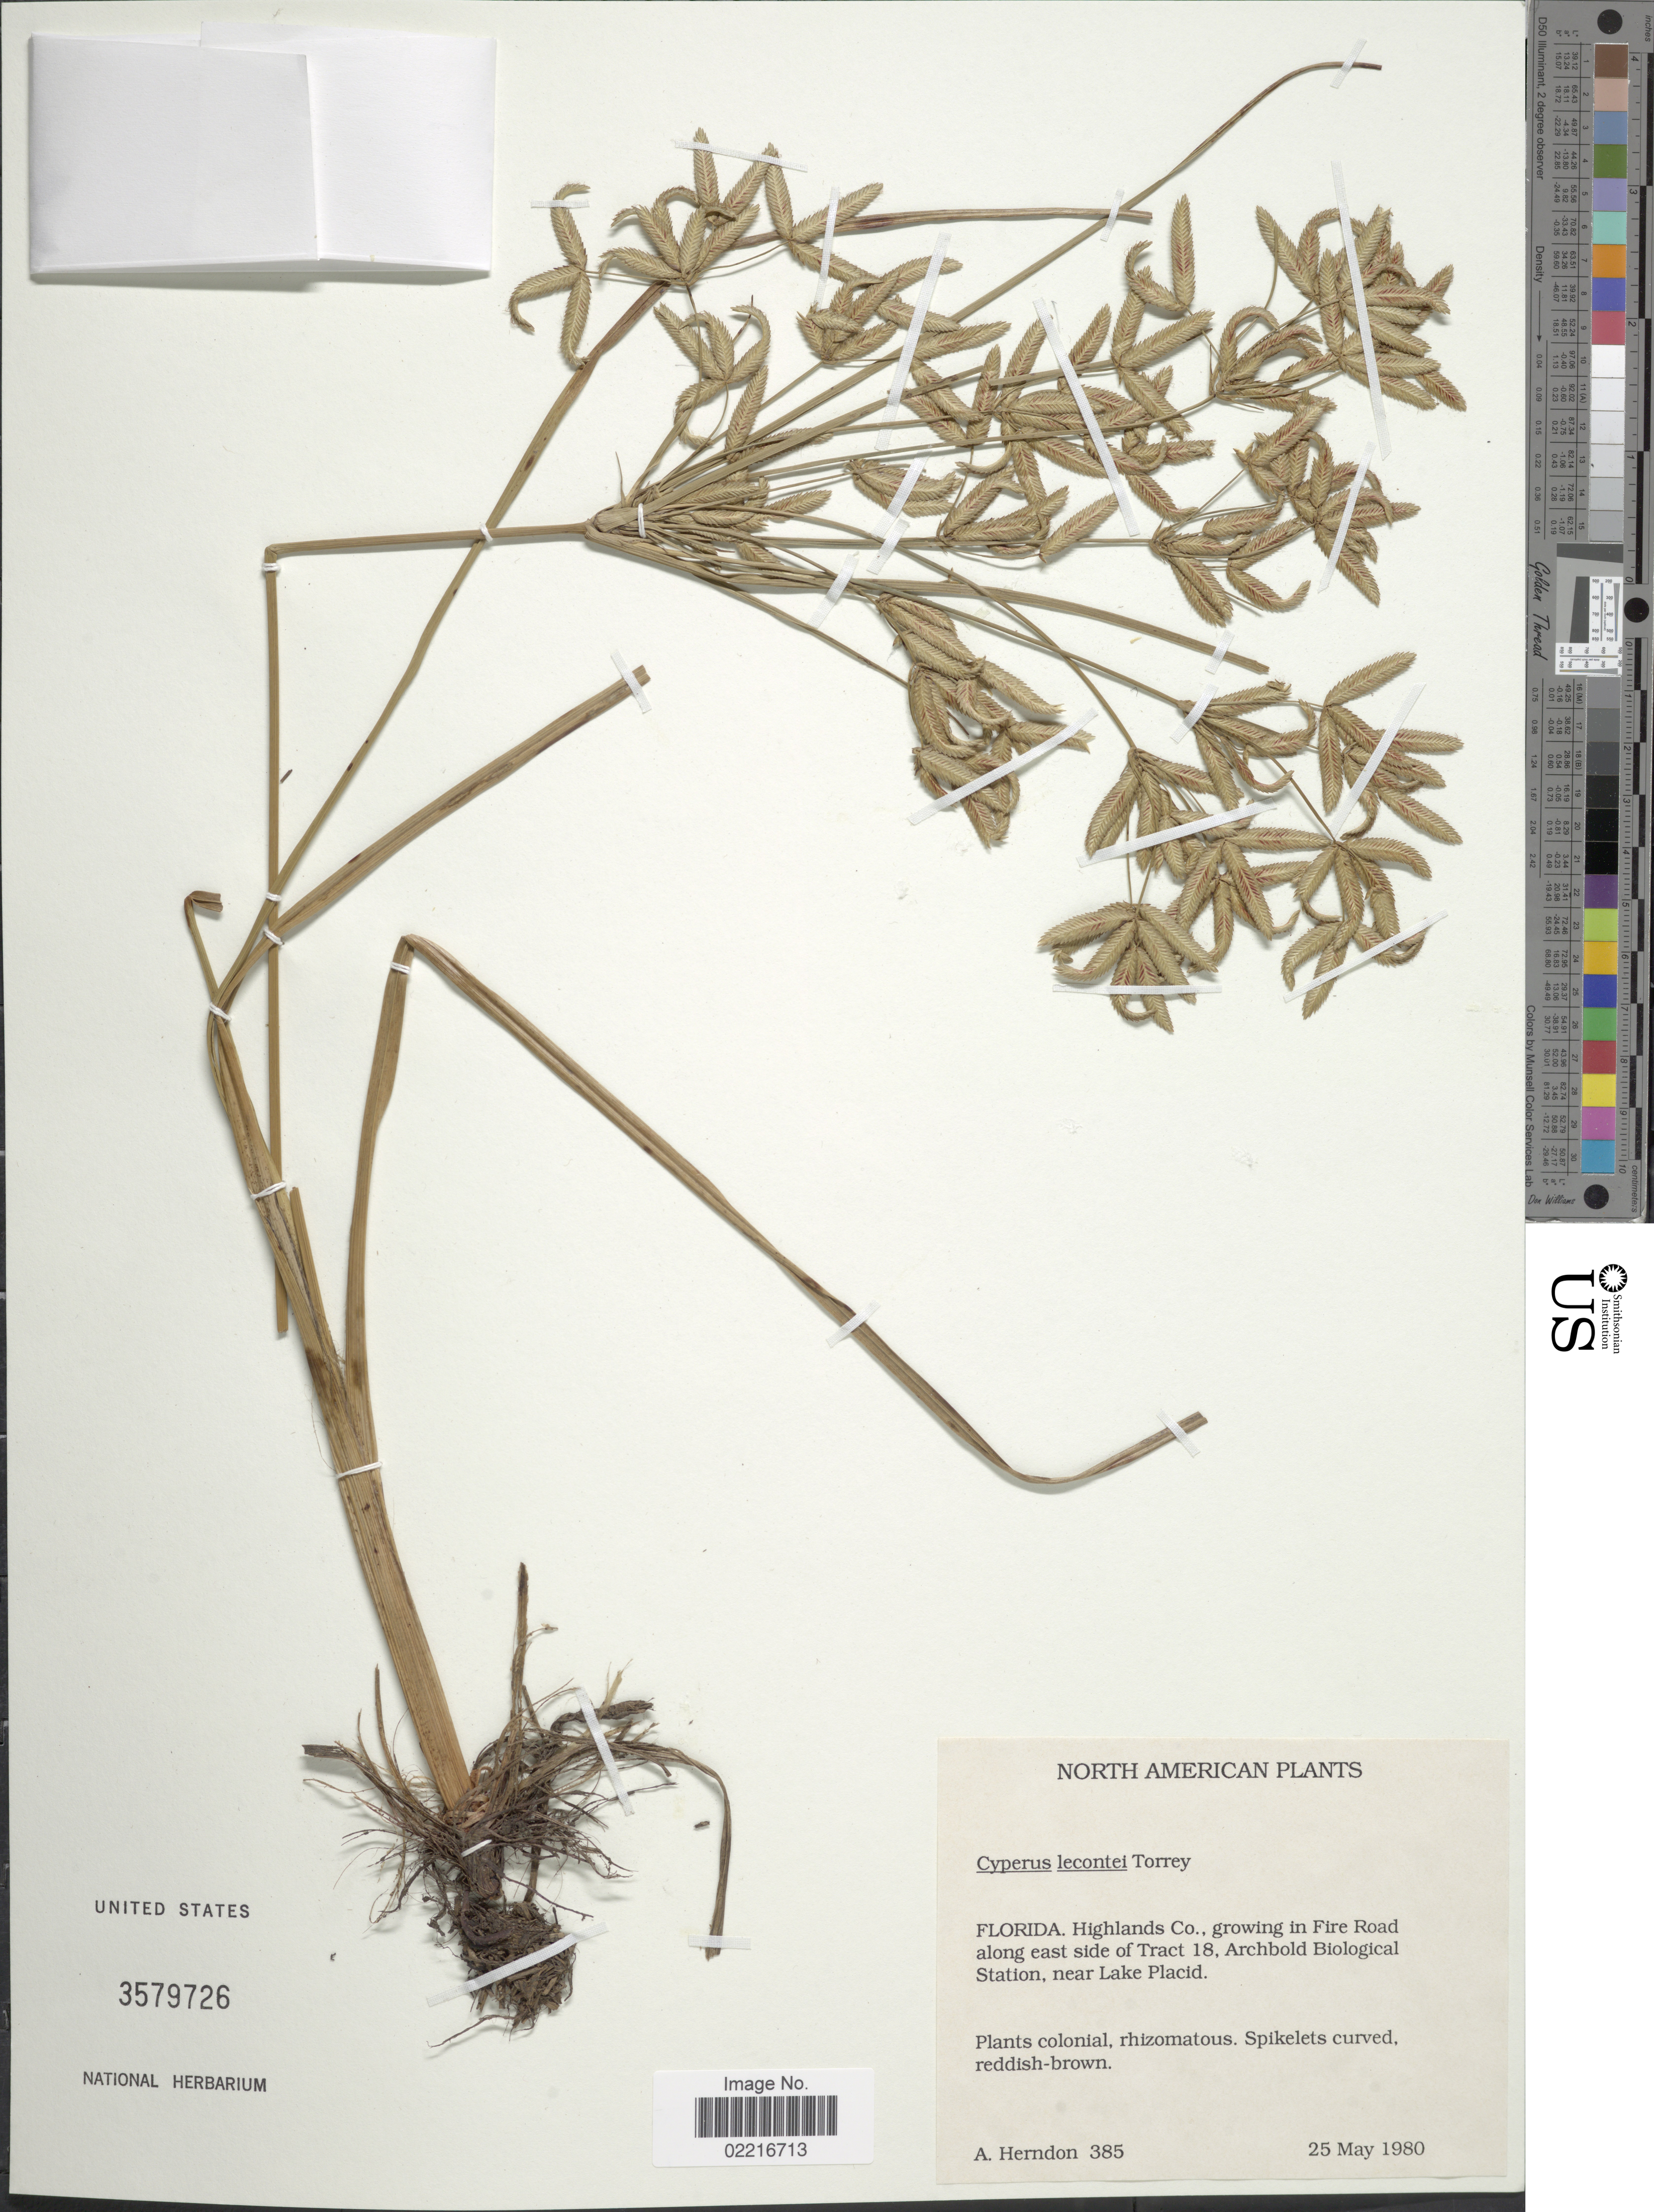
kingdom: Plantae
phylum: Tracheophyta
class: Liliopsida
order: Poales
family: Cyperaceae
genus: Cyperus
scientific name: Cyperus lecontei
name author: Torr. ex Steud.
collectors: A. Herndon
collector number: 385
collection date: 1980-05-25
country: United States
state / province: Florida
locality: Highlands Co., growing in Fire Road along east side of Tract 18, Archbold Biological Station, near Lake Placid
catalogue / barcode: US 3579726